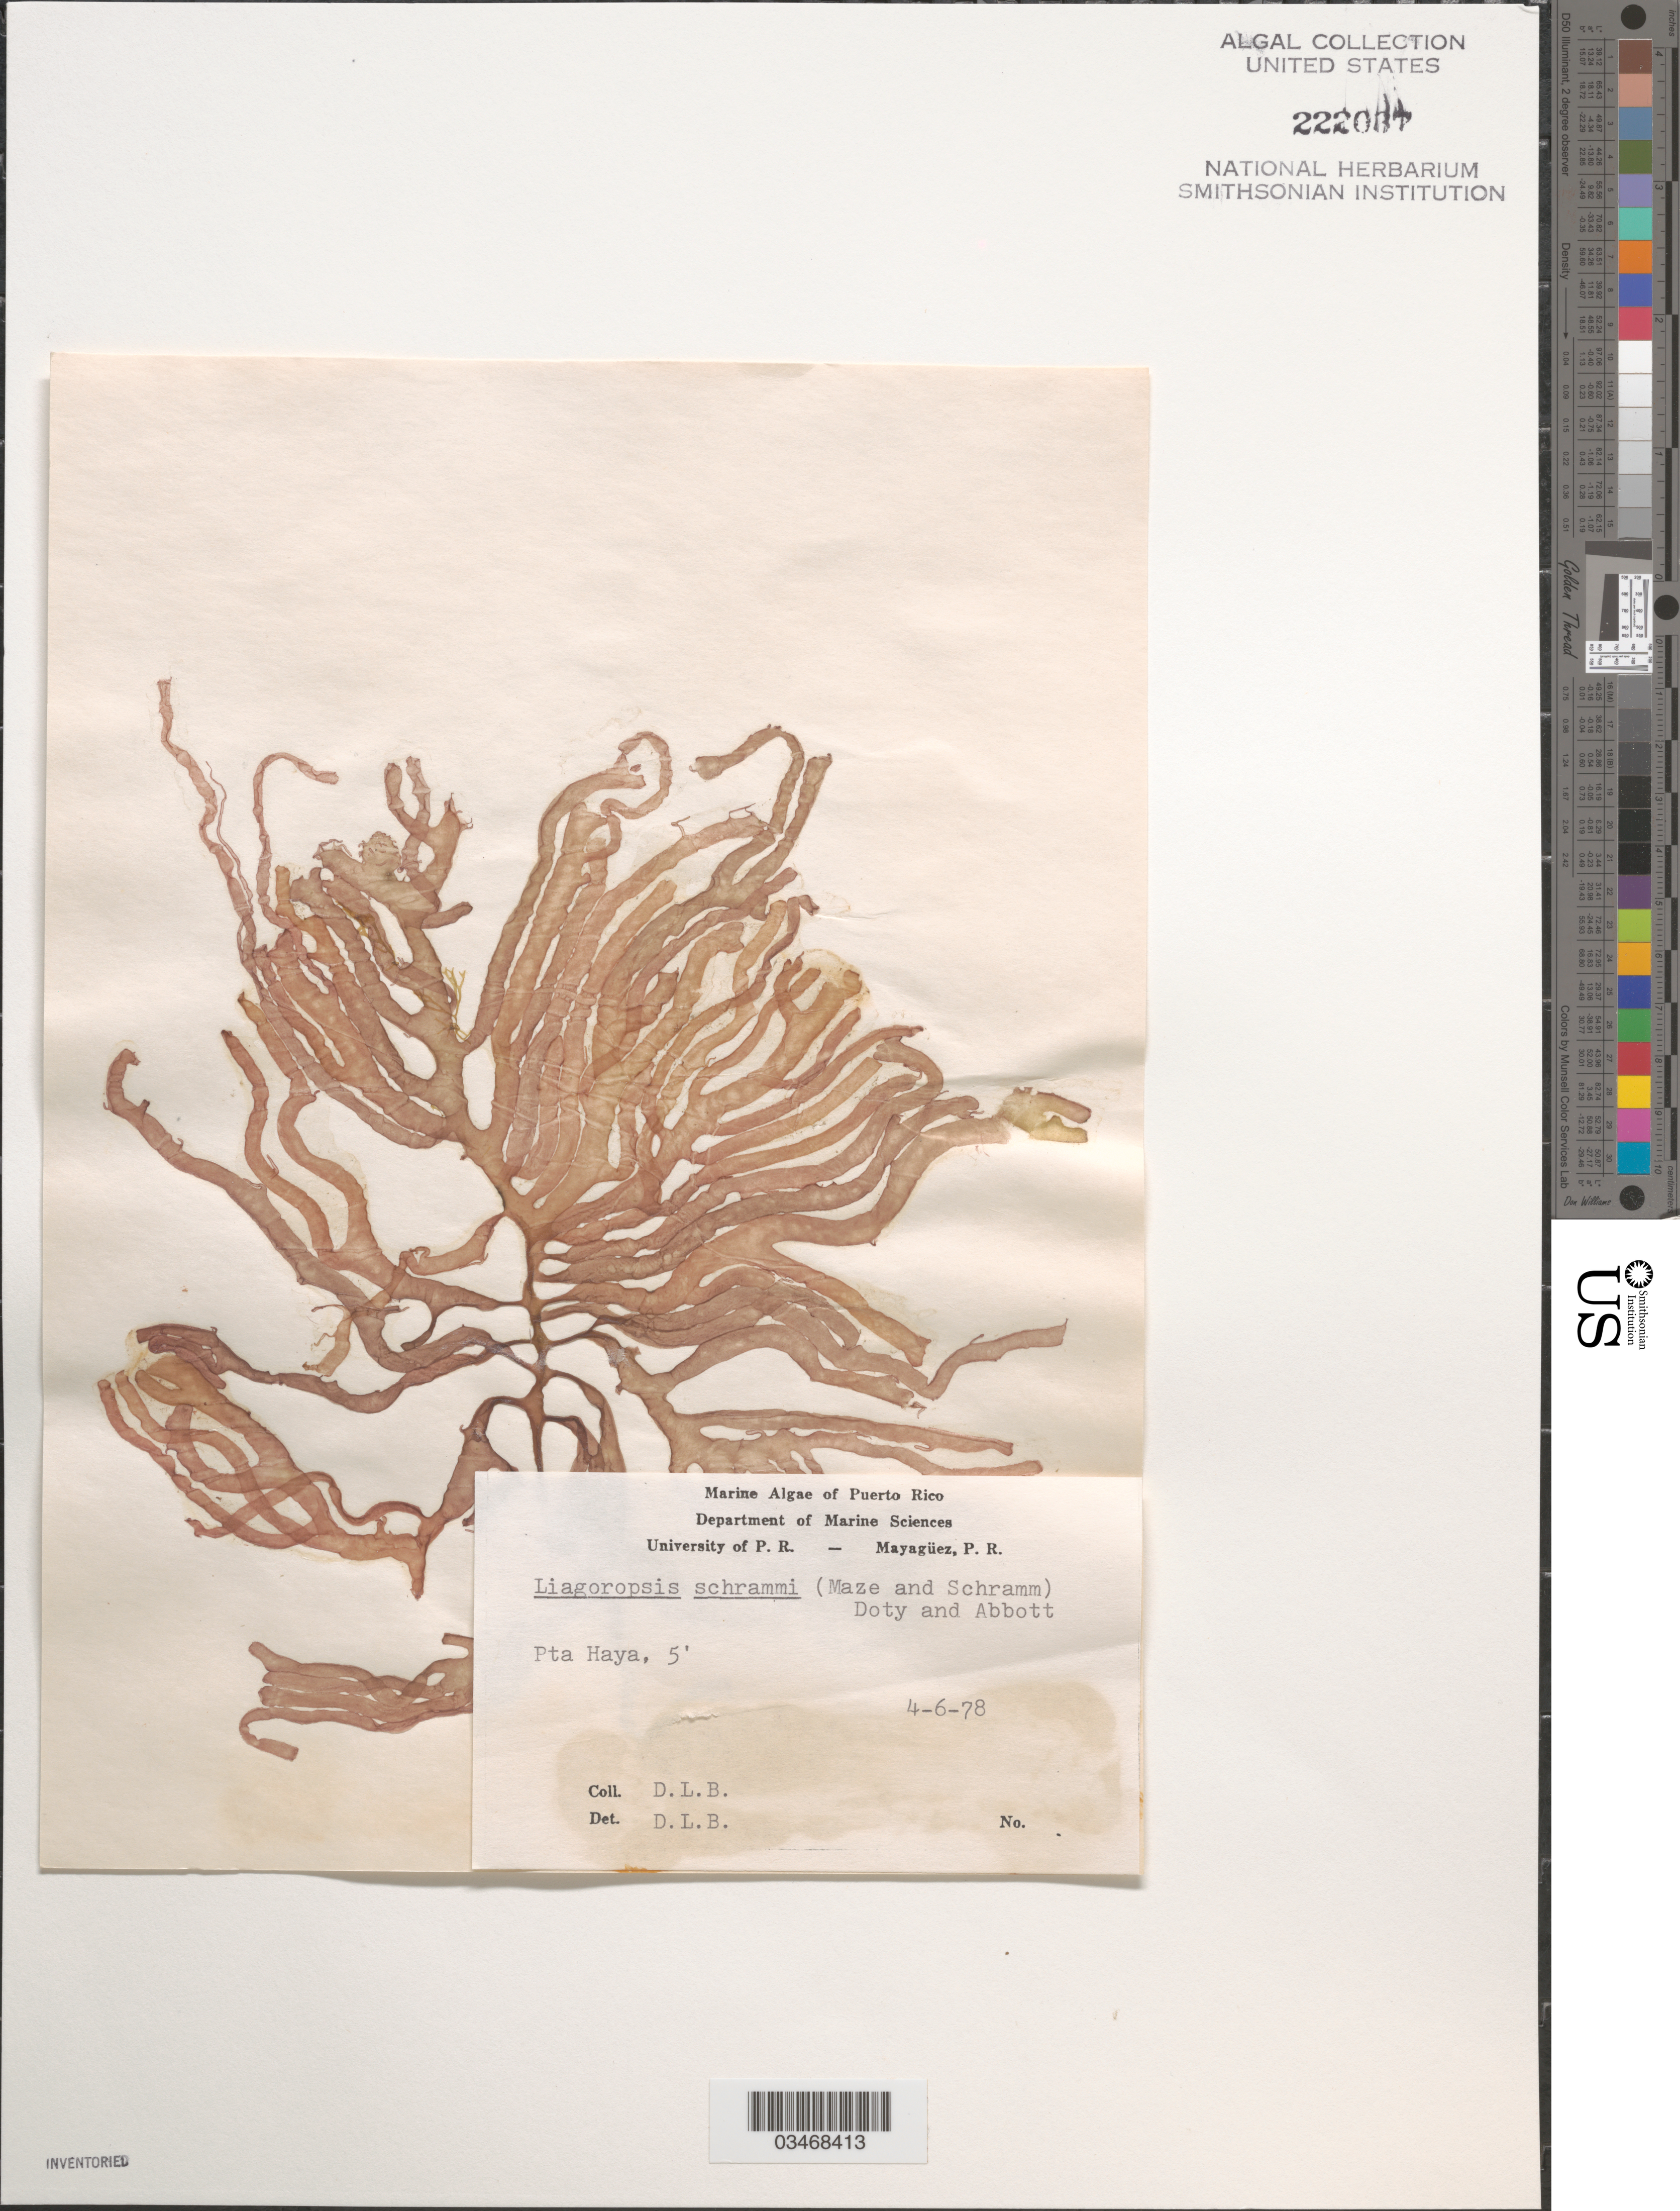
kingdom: Plantae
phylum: Rhodophyta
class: Florideophyceae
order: Nemaliales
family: Liagoraceae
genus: Liagoropsis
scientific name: Liagoropsis schrammii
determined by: Ballantine, D. L.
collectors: D.L. Ballantine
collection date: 1978-04-06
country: Puerto Rico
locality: Pta Haya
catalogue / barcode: US 222037